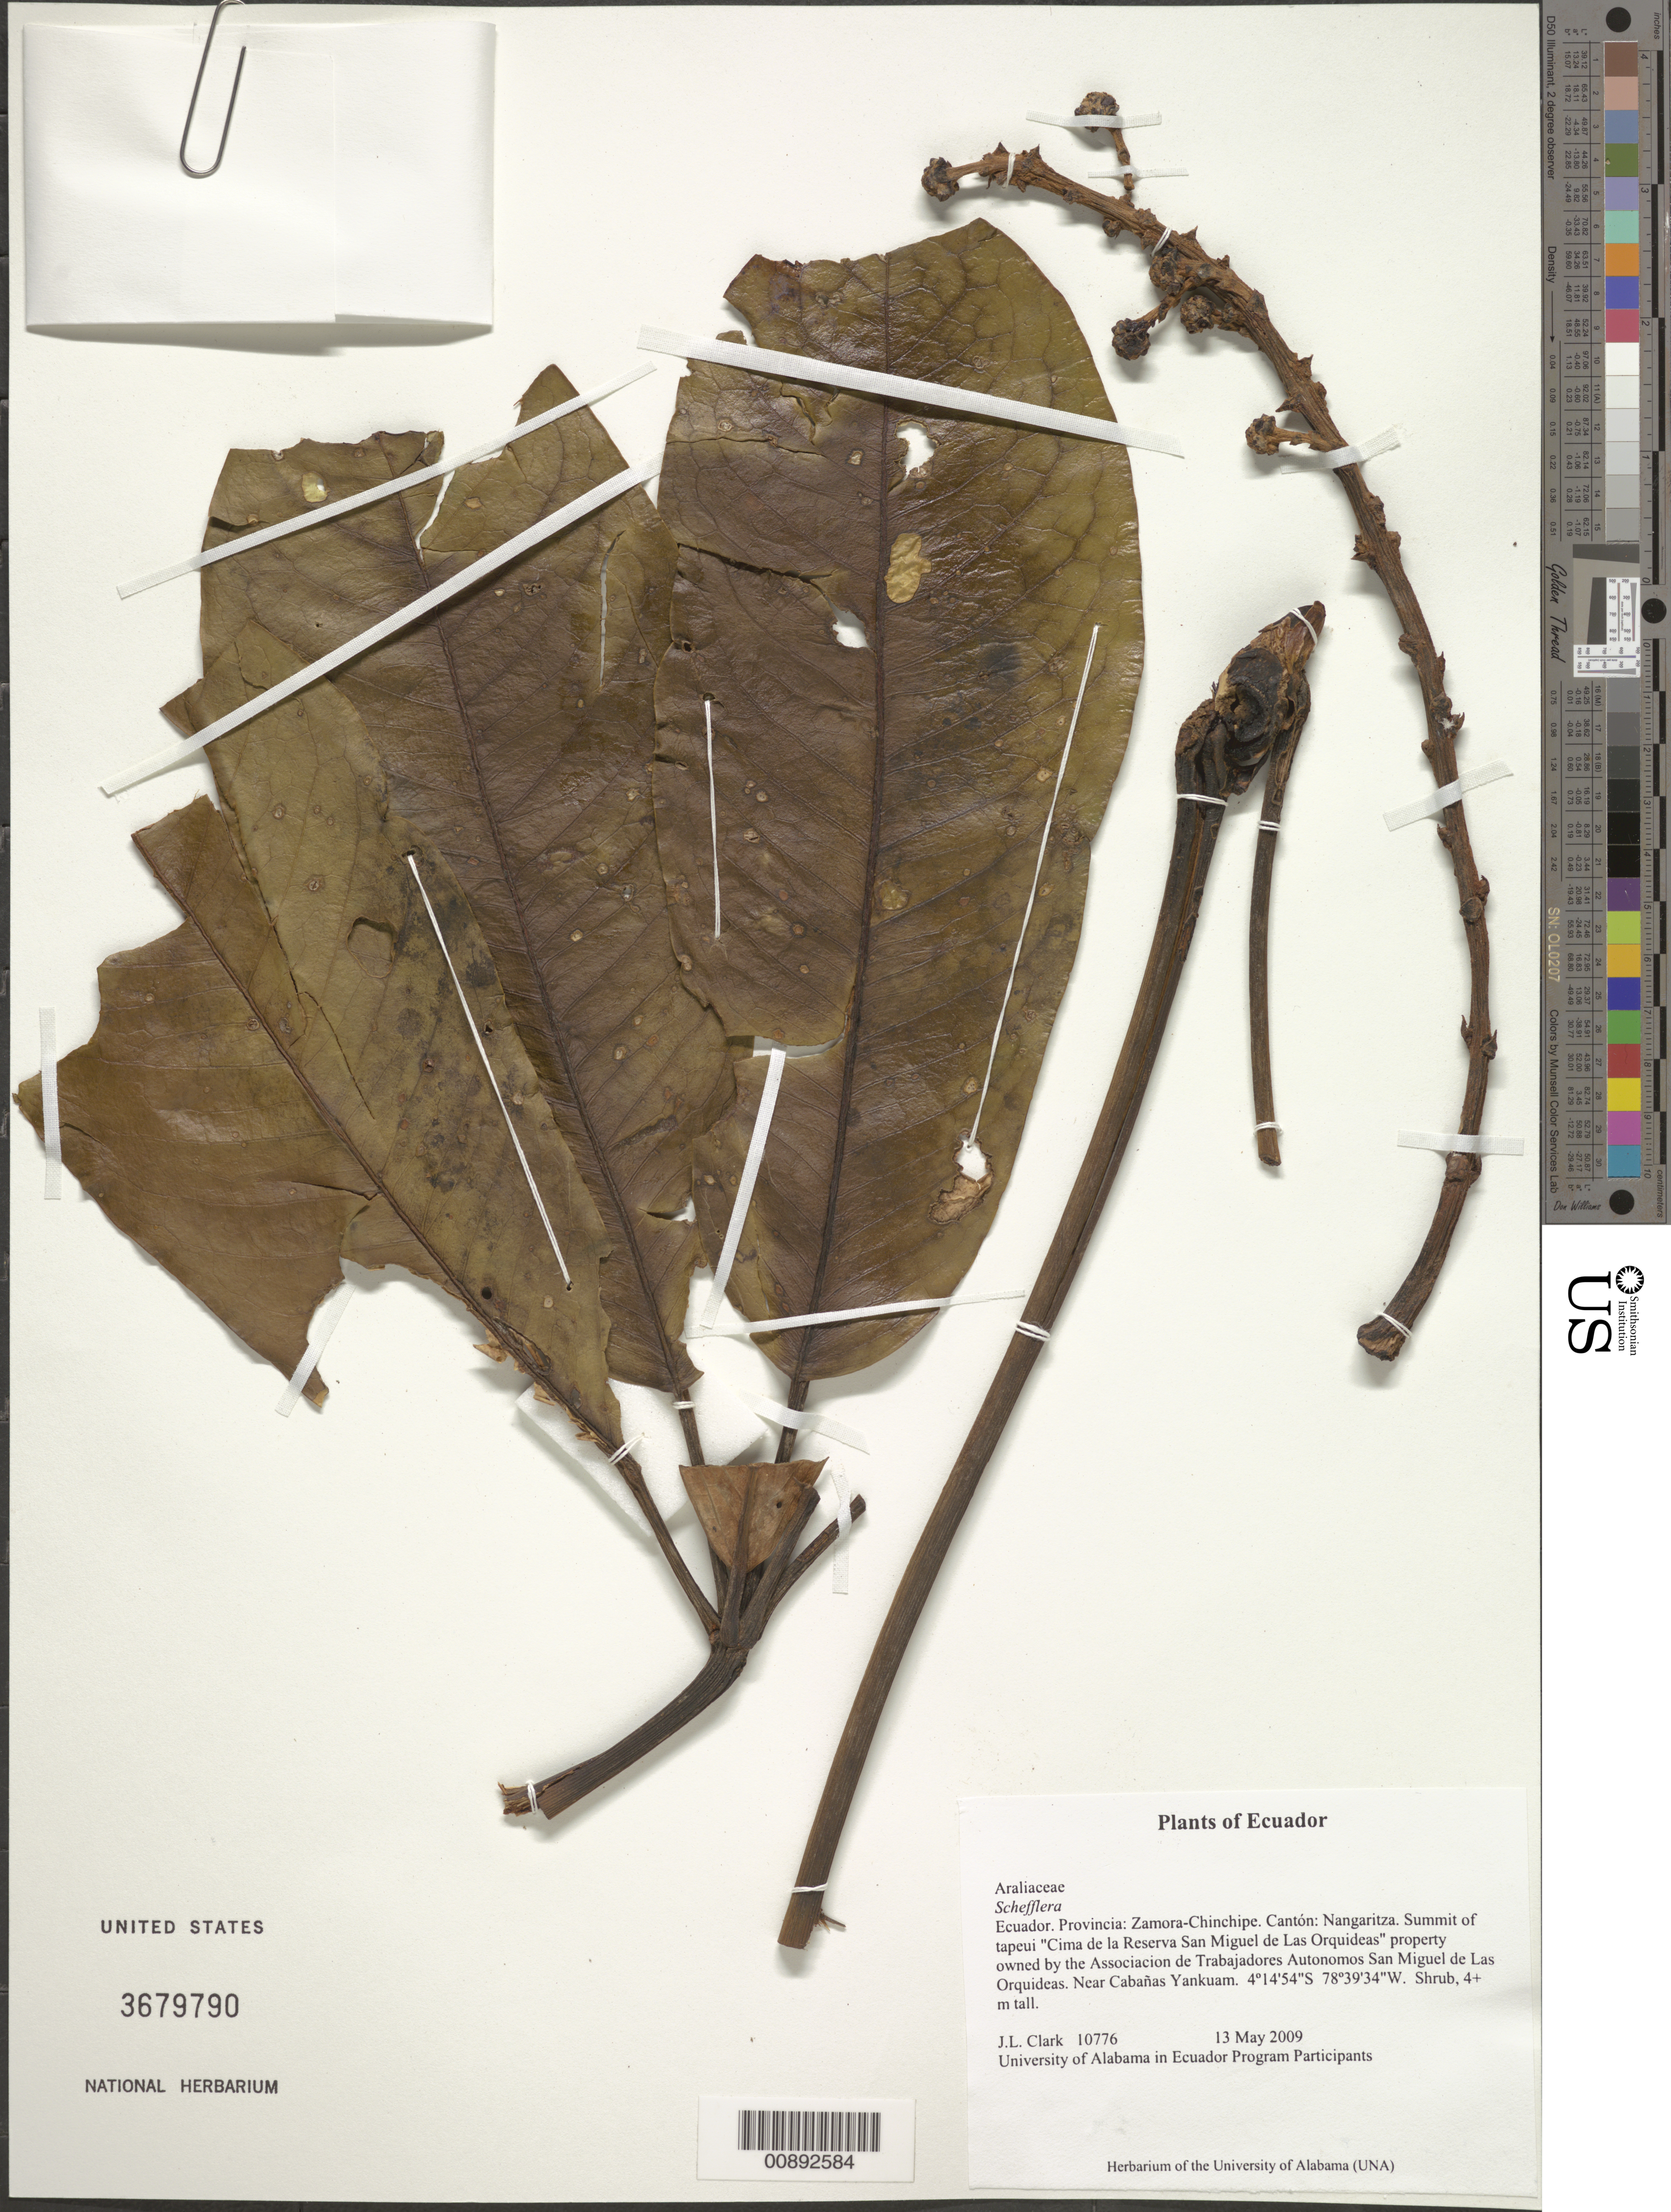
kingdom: Plantae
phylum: Tracheophyta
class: Magnoliopsida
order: Apiales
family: Araliaceae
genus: Schefflera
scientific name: Schefflera sp.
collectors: J. L. Clark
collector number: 10776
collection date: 2009-05-13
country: Ecuador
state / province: Zamora-Chinchipe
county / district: Nangaritza Canton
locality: Summit of tapeui "Cima de la Reserva San Miguel de Las Orquideas" property .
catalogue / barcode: US 3679790